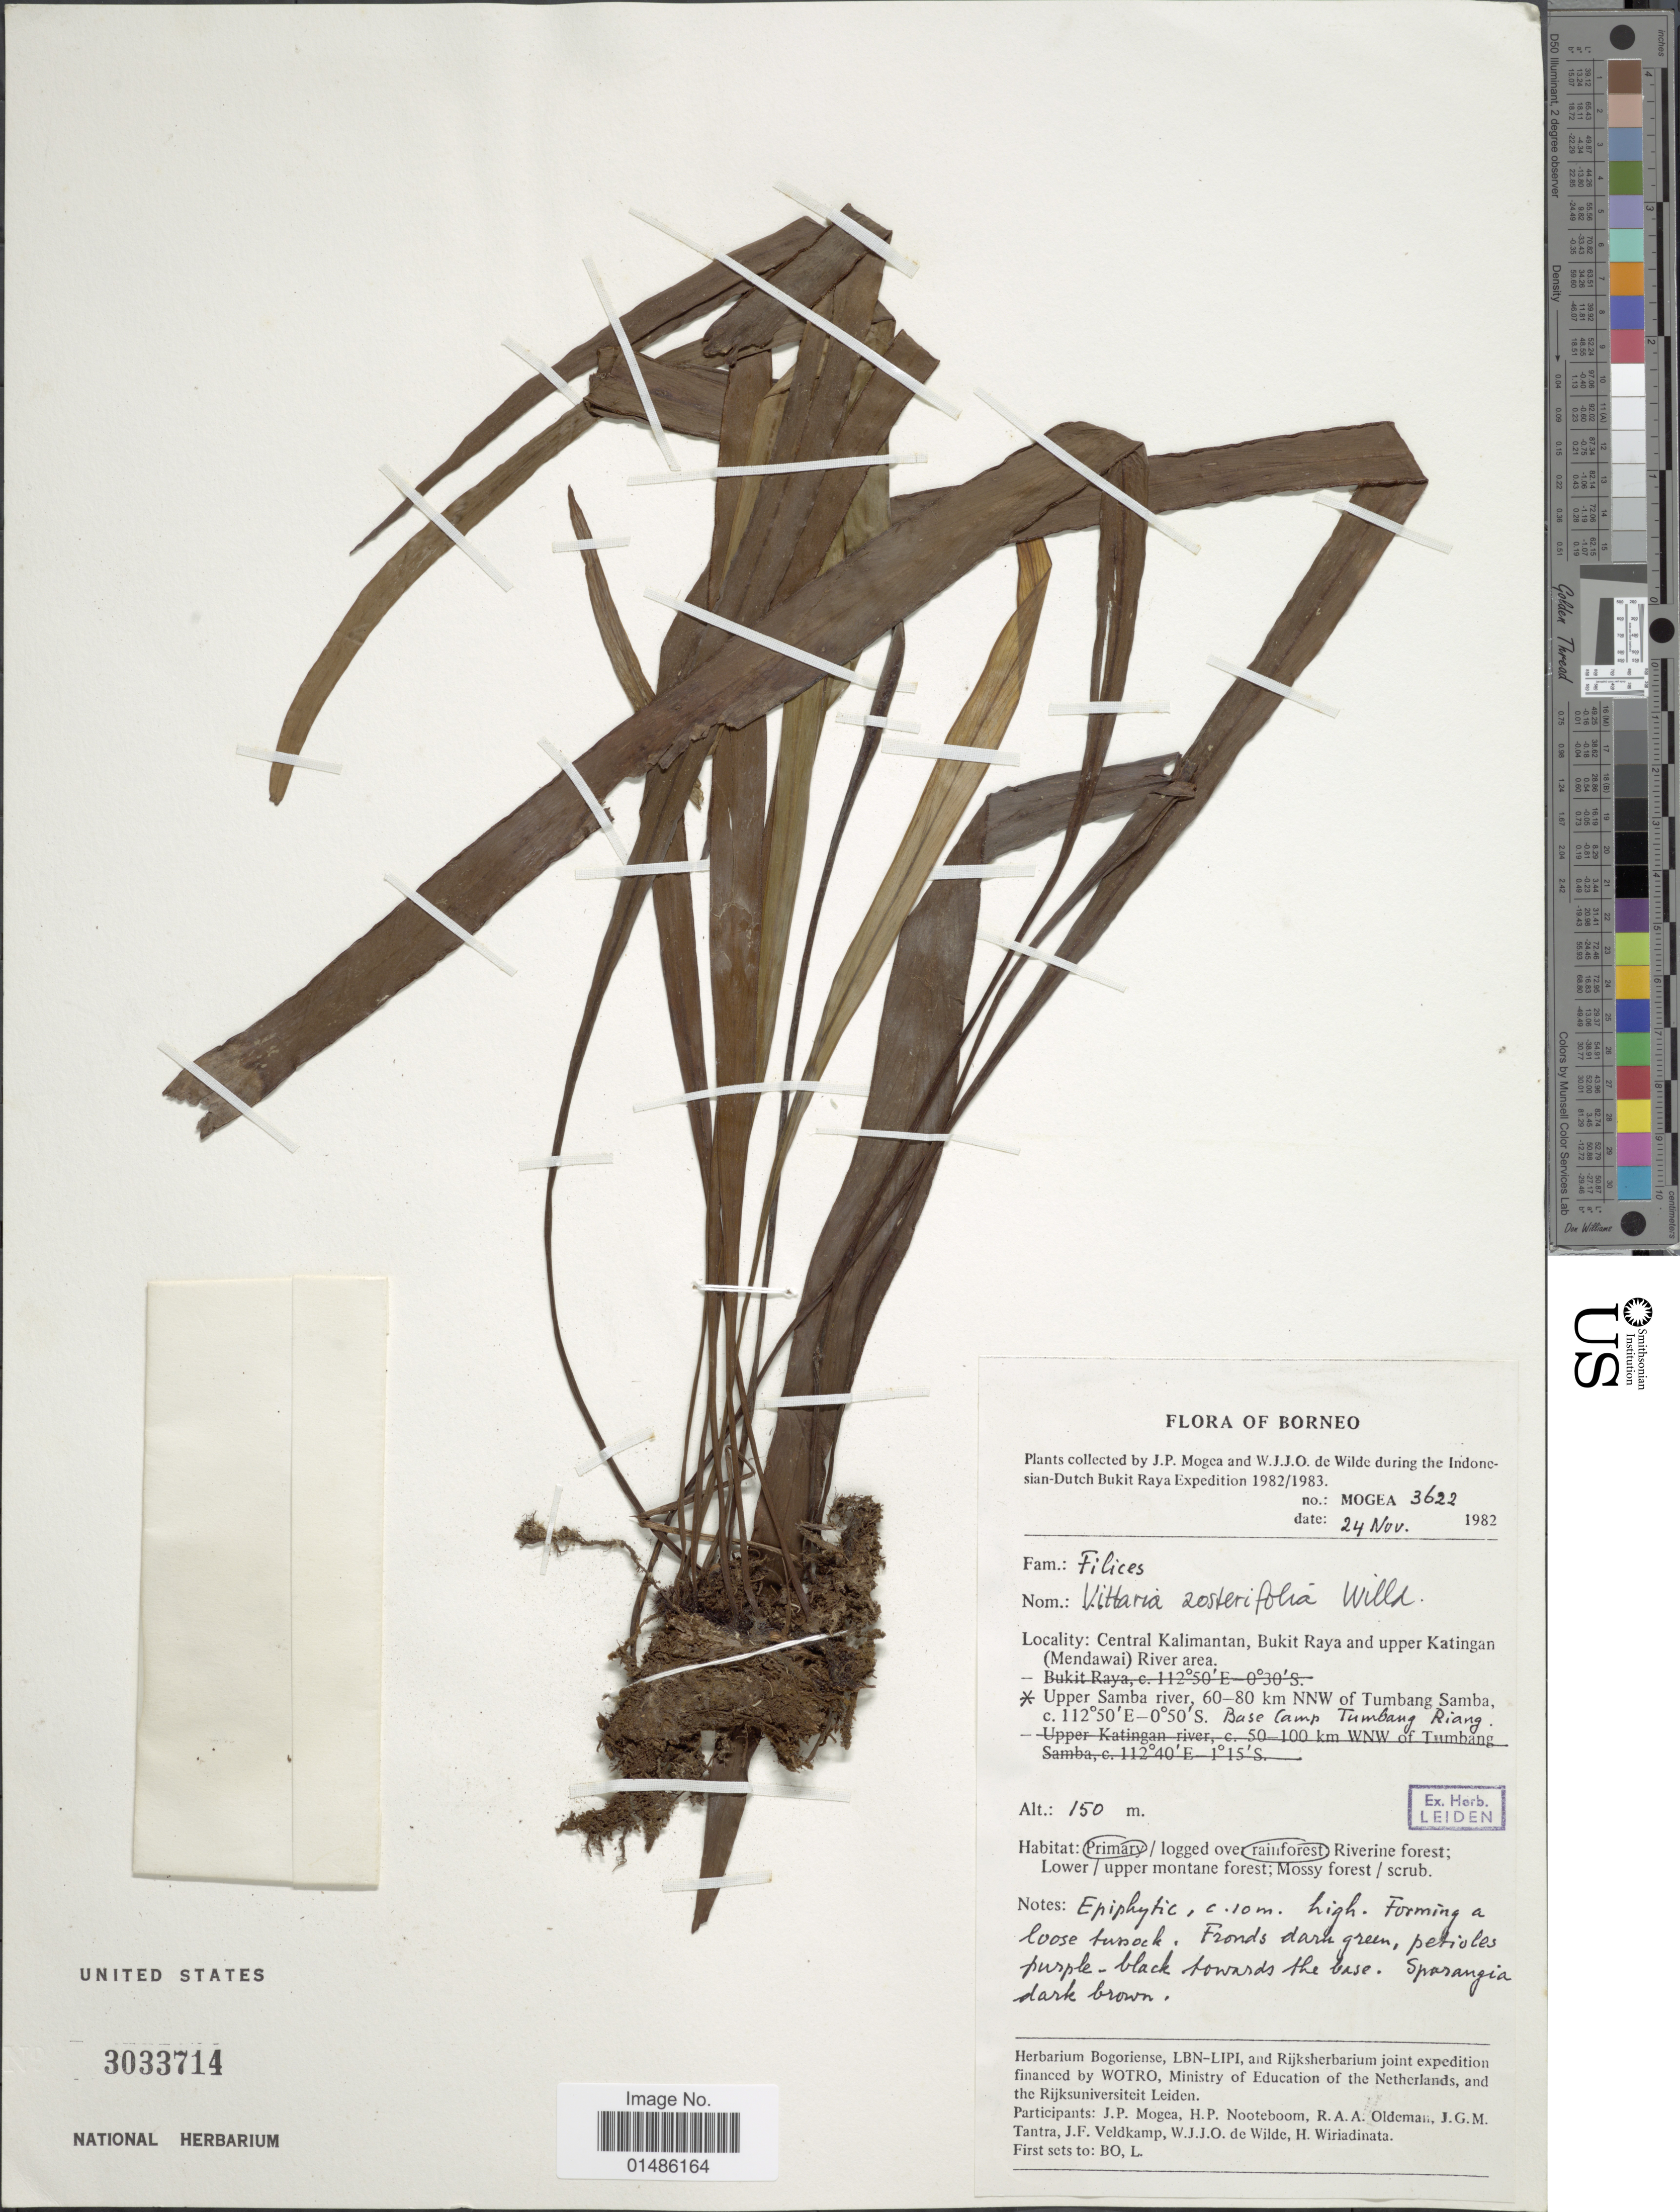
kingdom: Plantae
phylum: Tracheophyta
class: Polypodiopsida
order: Polypodiales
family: Pteridaceae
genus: Haplopteris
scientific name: Haplopteris zosterifolia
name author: (Willd.) E.H. Crane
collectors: J. Mogea & W. J. de Wilde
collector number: MOGEA 3622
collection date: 1982-11-24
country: Indonesia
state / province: Kalimantan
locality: Central Kalimantan, Bukit Raya and upper Katingan (Mendawai) River area. Upper Samba river, 60-80 km NNW of Tumbang Samba. Base Camp Tumbang Riang.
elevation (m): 150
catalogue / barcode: US 3033714